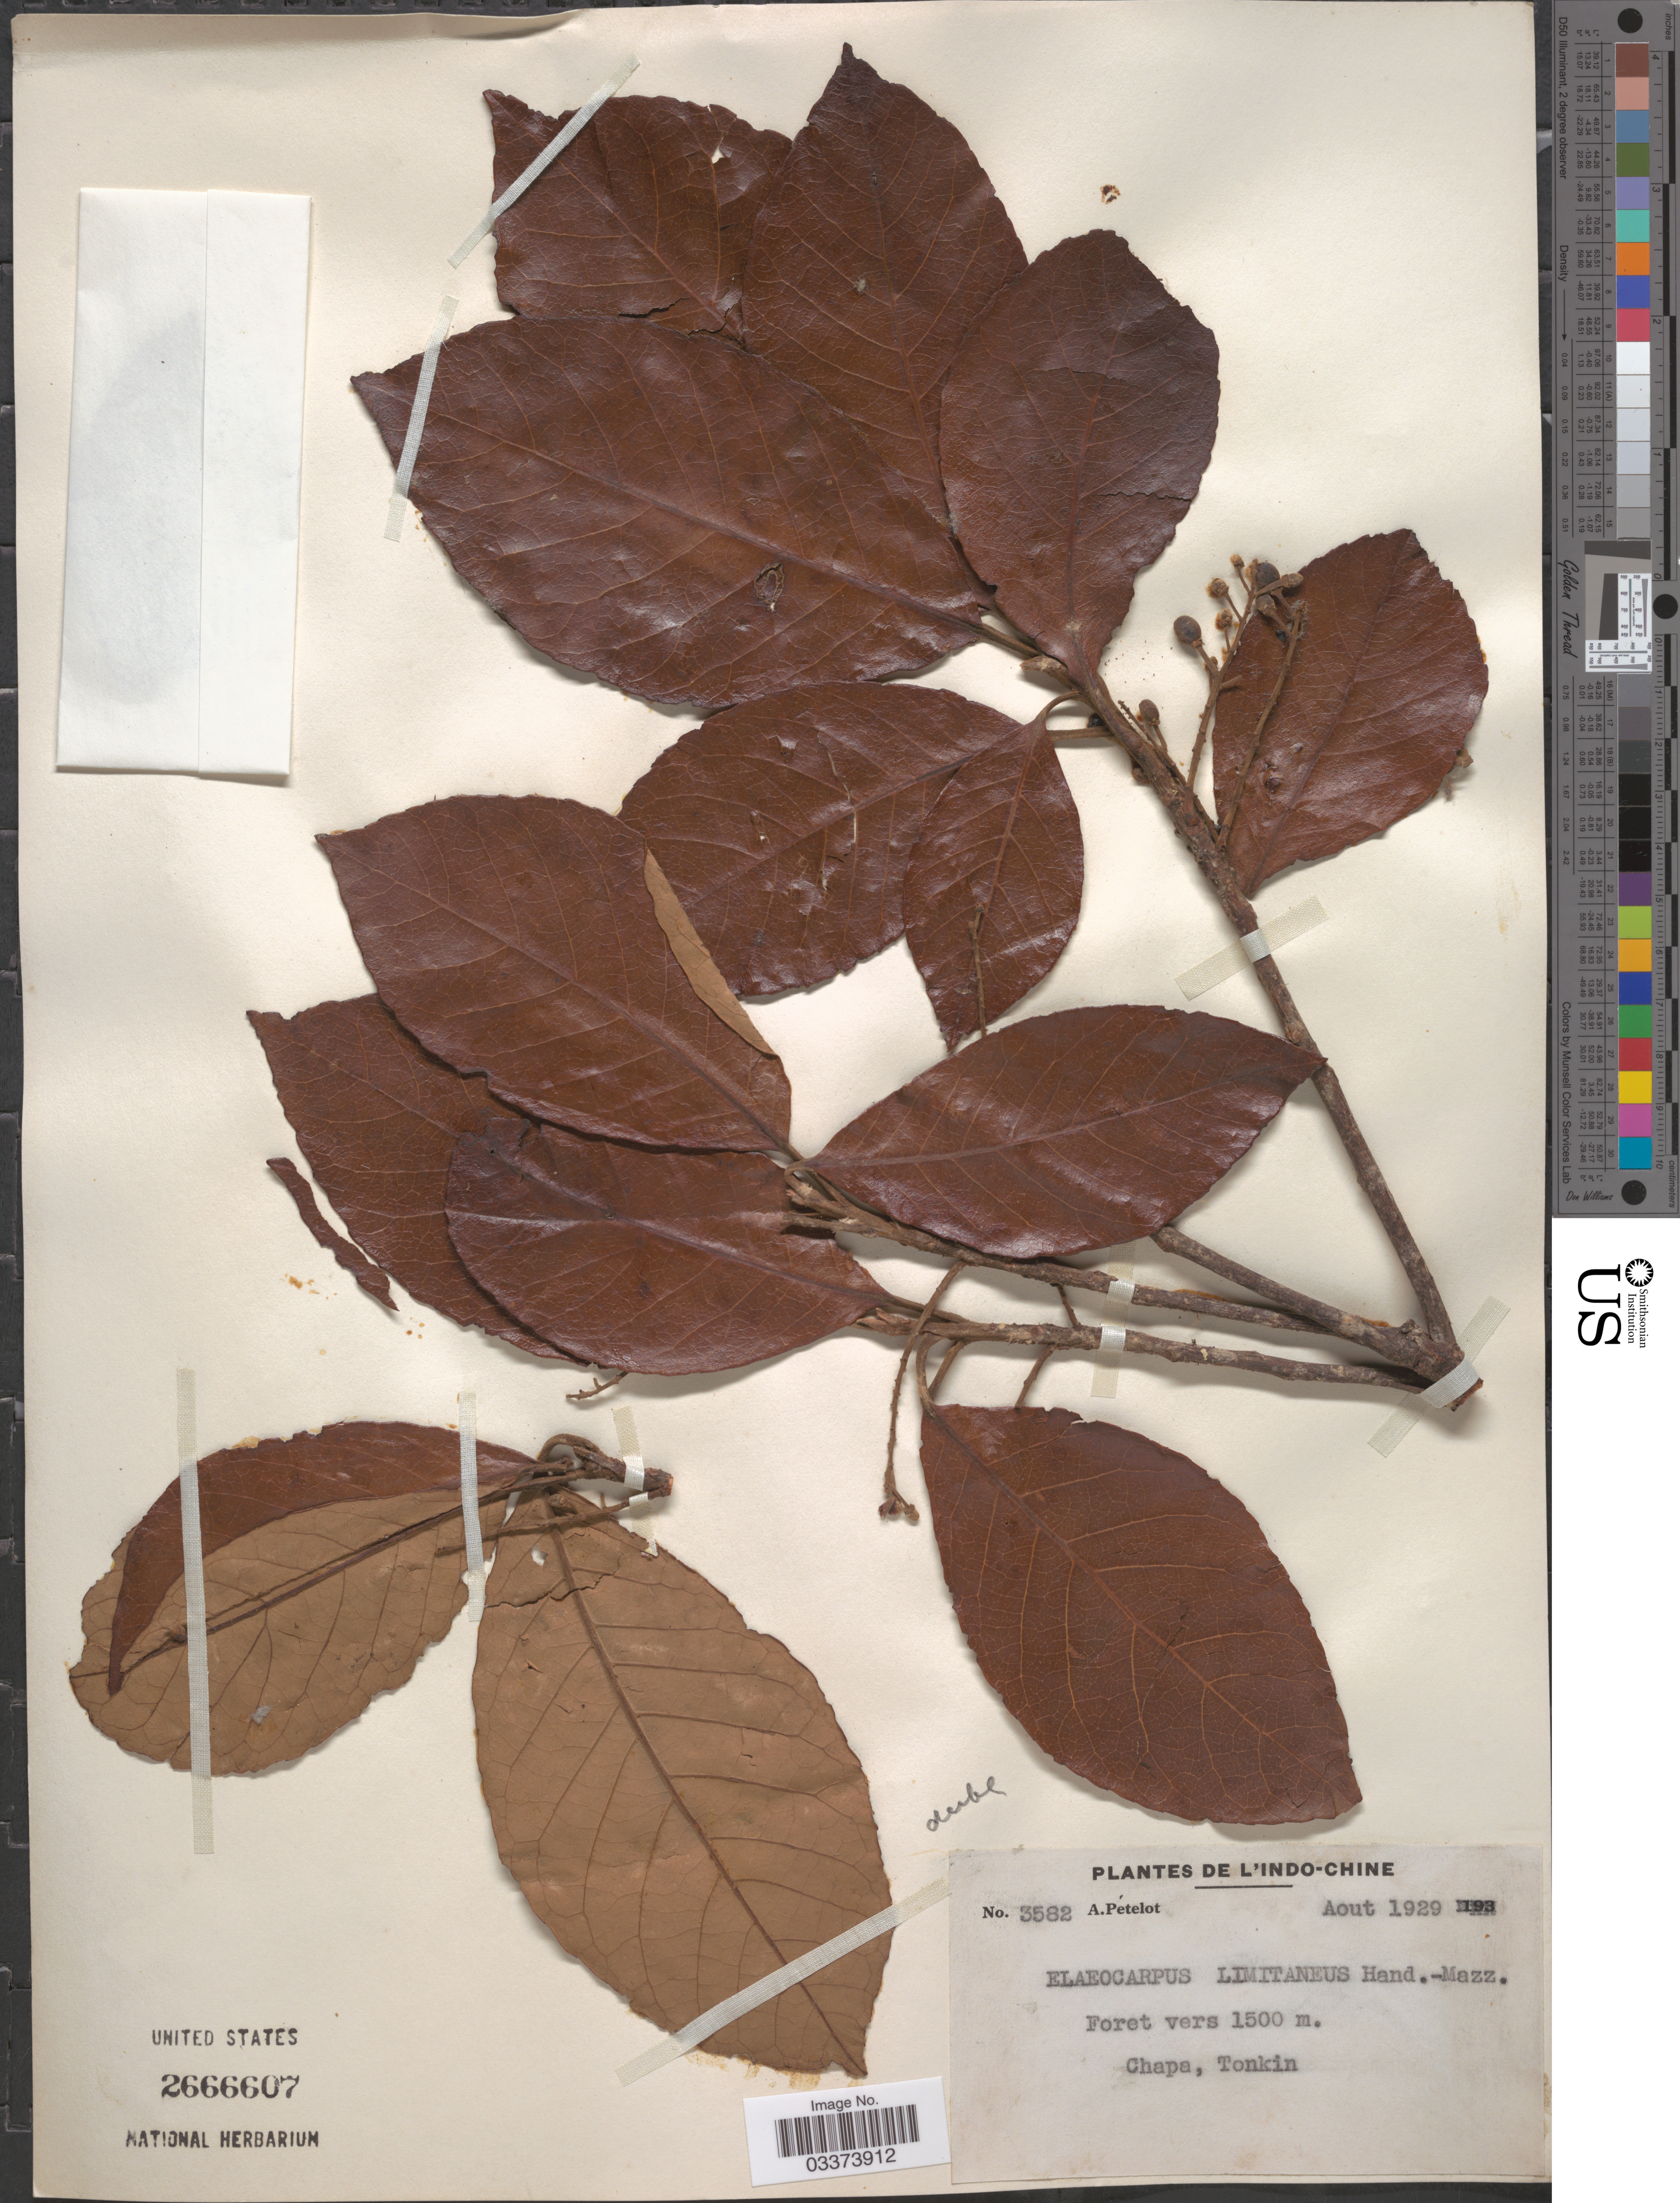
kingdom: Plantae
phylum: Tracheophyta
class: Magnoliopsida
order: Oxalidales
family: Elaeocarpaceae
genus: Elaeocarpus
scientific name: Elaeocarpus limitaneus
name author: Hand.-Mazz.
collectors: A. Petelot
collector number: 3582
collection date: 1929-08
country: Vietnam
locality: Indo-Chine. Chapa, Tonkin.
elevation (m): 1500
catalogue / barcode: US 2666607